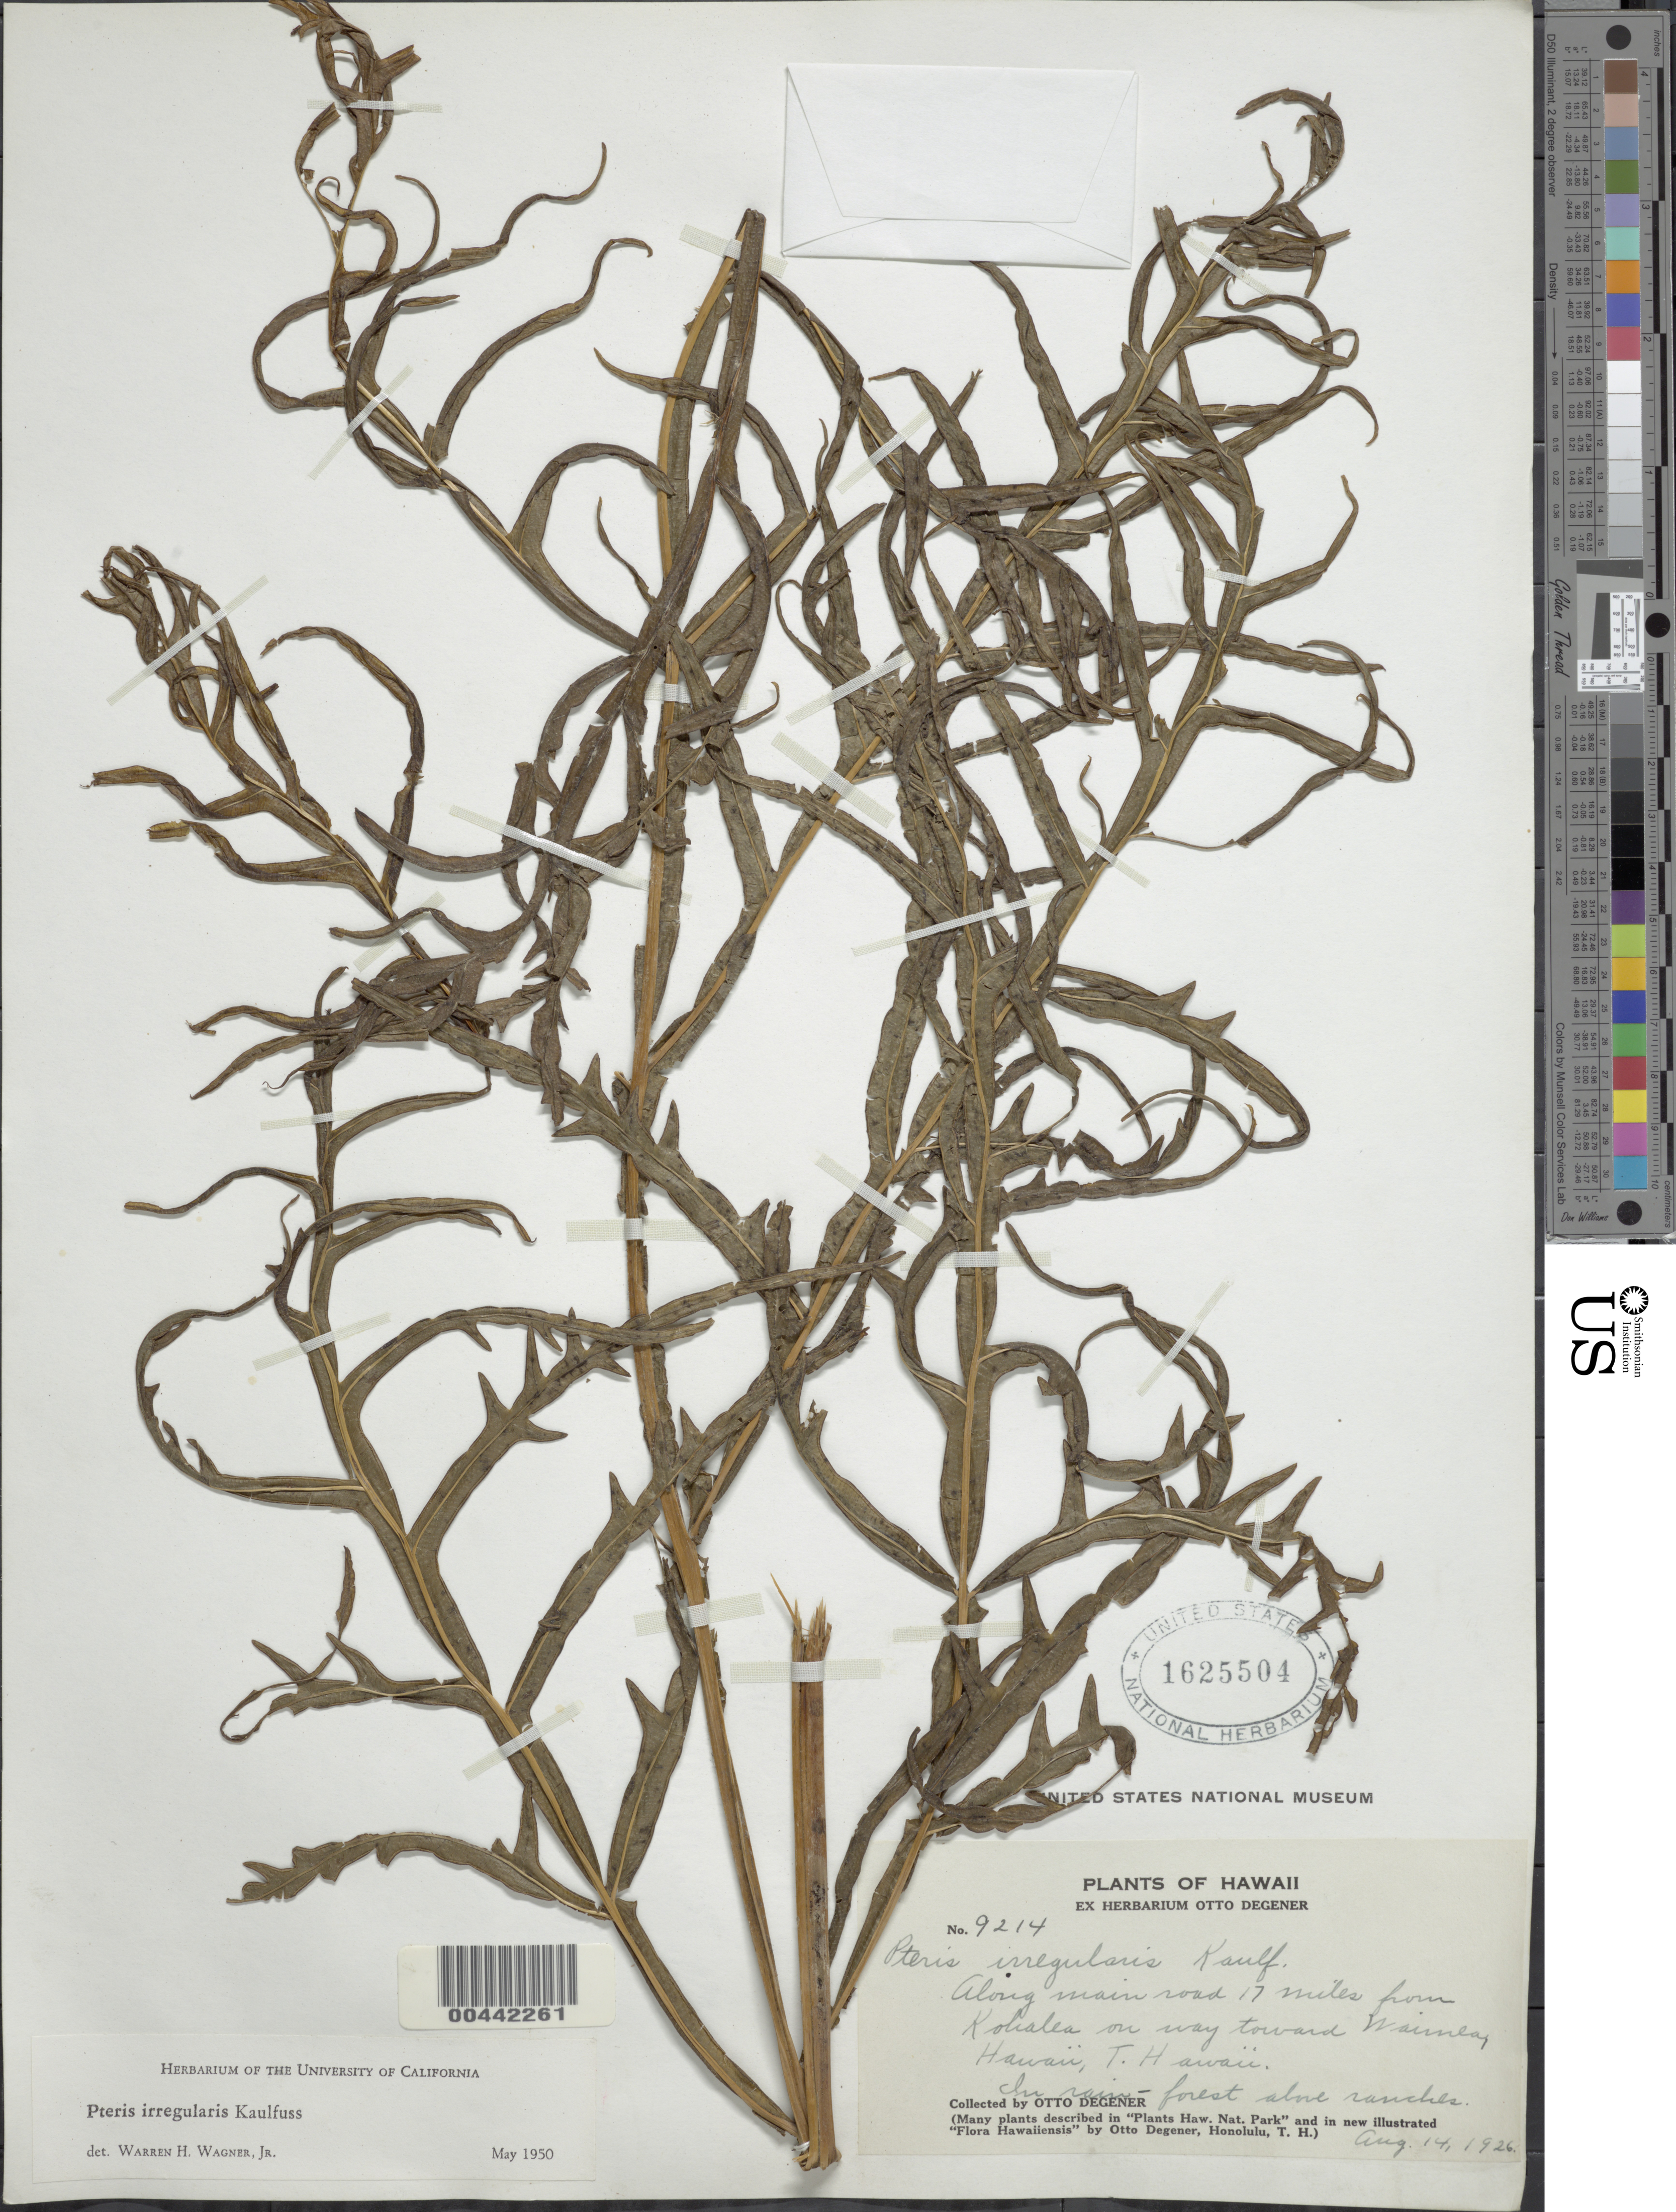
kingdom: Plantae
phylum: Tracheophyta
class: Polypodiopsida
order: Polypodiales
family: Pteridaceae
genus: Pteris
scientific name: Pteris irregularis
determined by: Wagner, W. H.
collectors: O. Degener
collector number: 9214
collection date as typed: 14 Aug 1926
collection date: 1926-08-14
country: United States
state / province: Hawaii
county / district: Hawaii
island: Hawaii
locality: Along main rd. 17 mi from Kohalea on way toward Waimea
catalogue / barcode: US 1625504